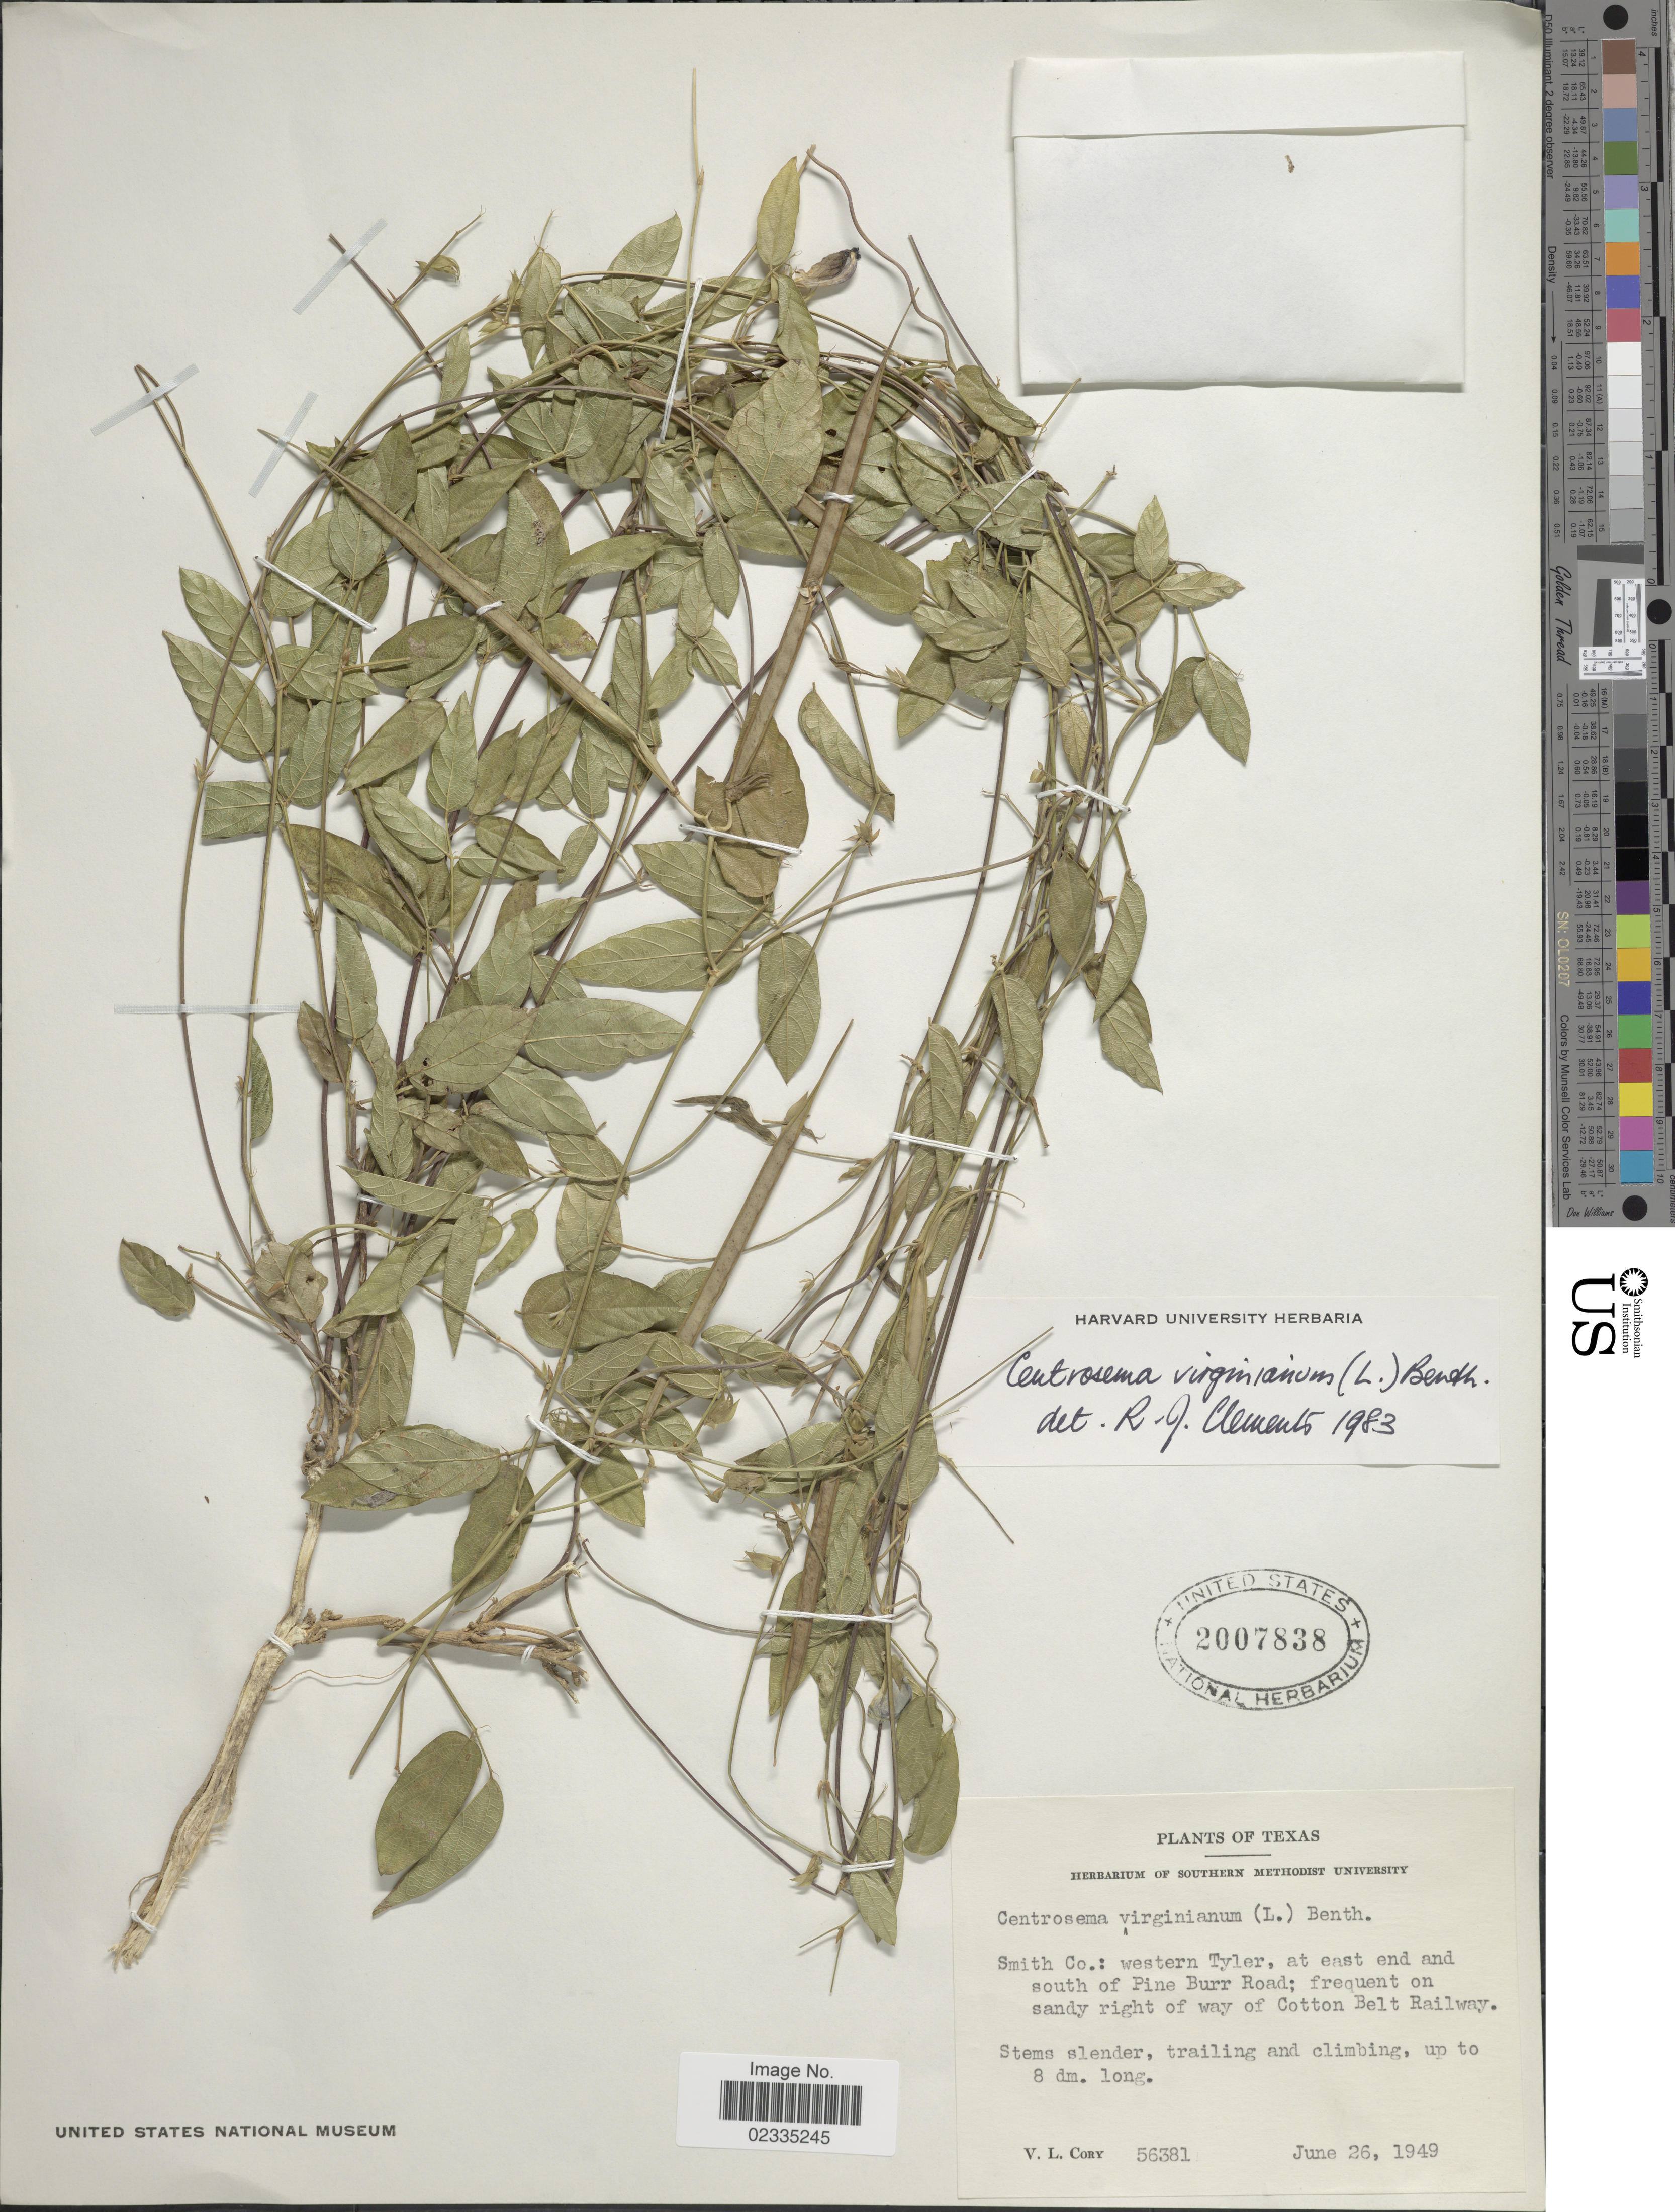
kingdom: Plantae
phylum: Tracheophyta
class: Magnoliopsida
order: Fabales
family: Fabaceae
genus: Centrosema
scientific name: Centrosema virginianum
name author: (L.) Benth.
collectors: V. Cory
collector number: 56381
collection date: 1949-06-26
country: United States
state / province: Texas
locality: Smith Co.: western Tyler, at east end and south of Pine Burr Road; frequent on sandy right of way of Cotton Belt Railway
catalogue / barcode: US 2007838